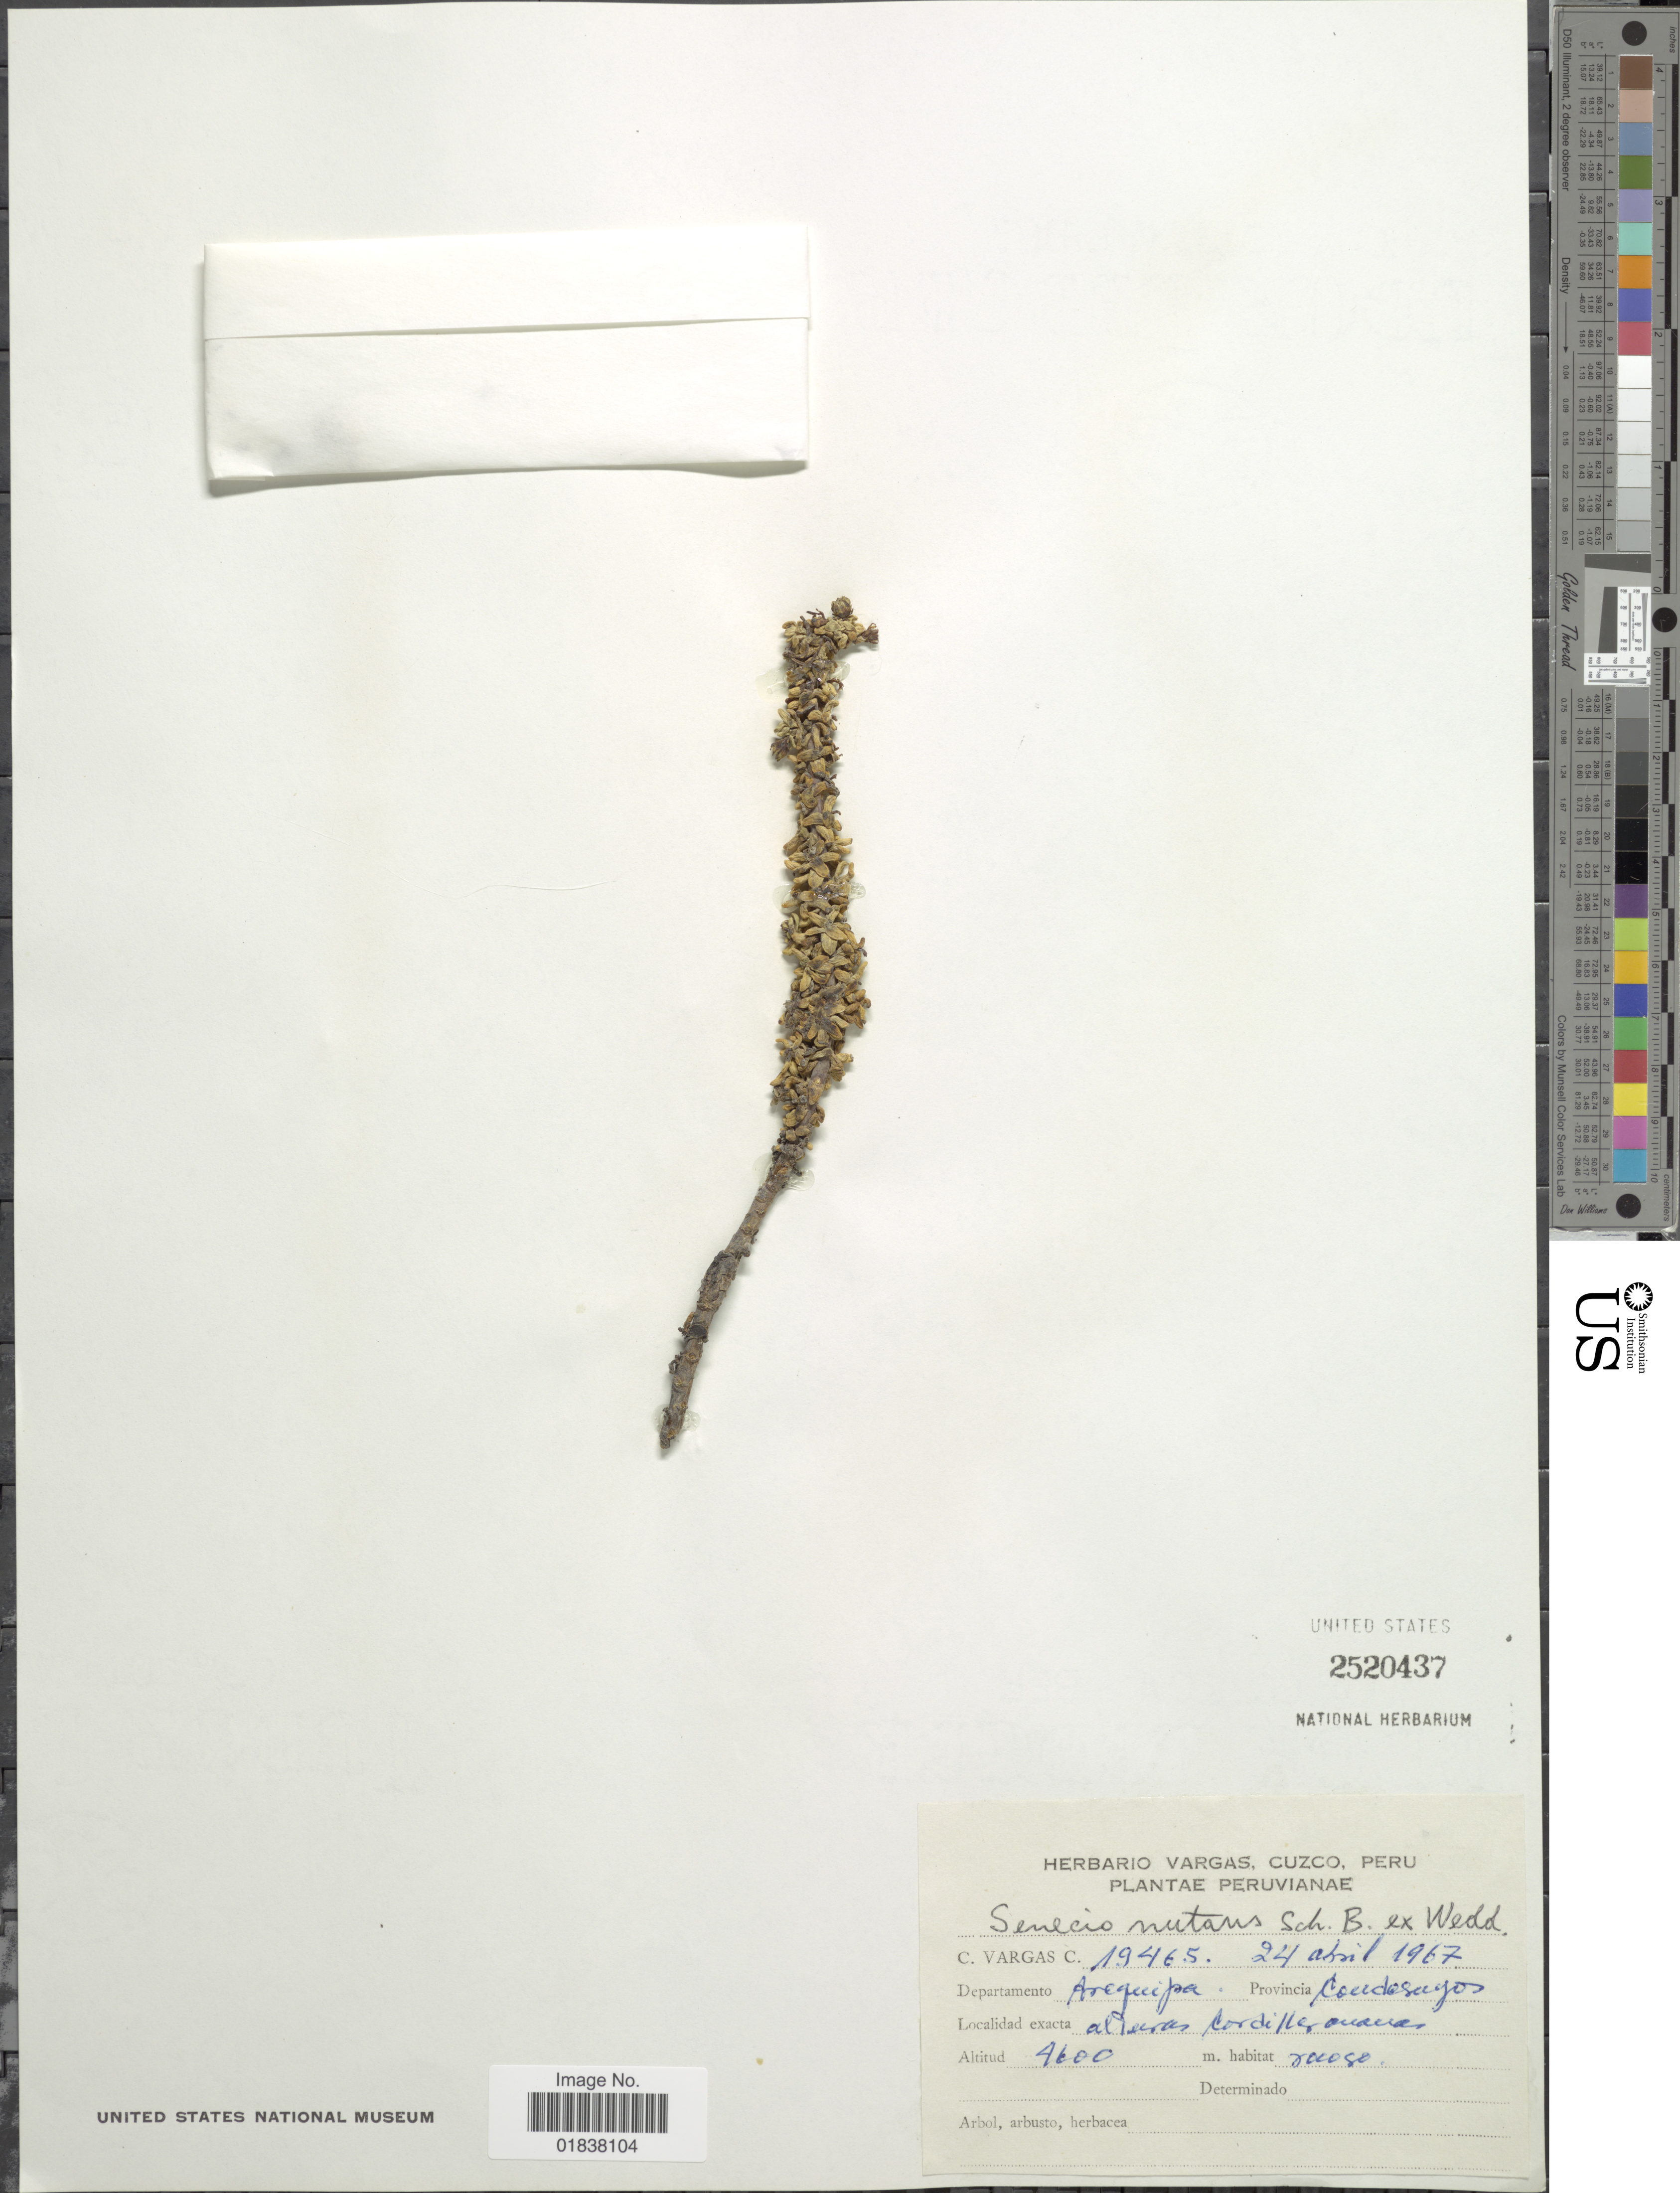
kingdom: Plantae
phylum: Tracheophyta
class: Magnoliopsida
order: Asterales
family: Asteraceae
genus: Senecio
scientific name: Senecio nutans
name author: Sch. Bip.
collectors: C. Vargas Calderón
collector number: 19465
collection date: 1967-04-24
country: Peru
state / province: Arequipa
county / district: Condesuyos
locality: alturas Cordilleras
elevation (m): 4600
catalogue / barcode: US 2520437